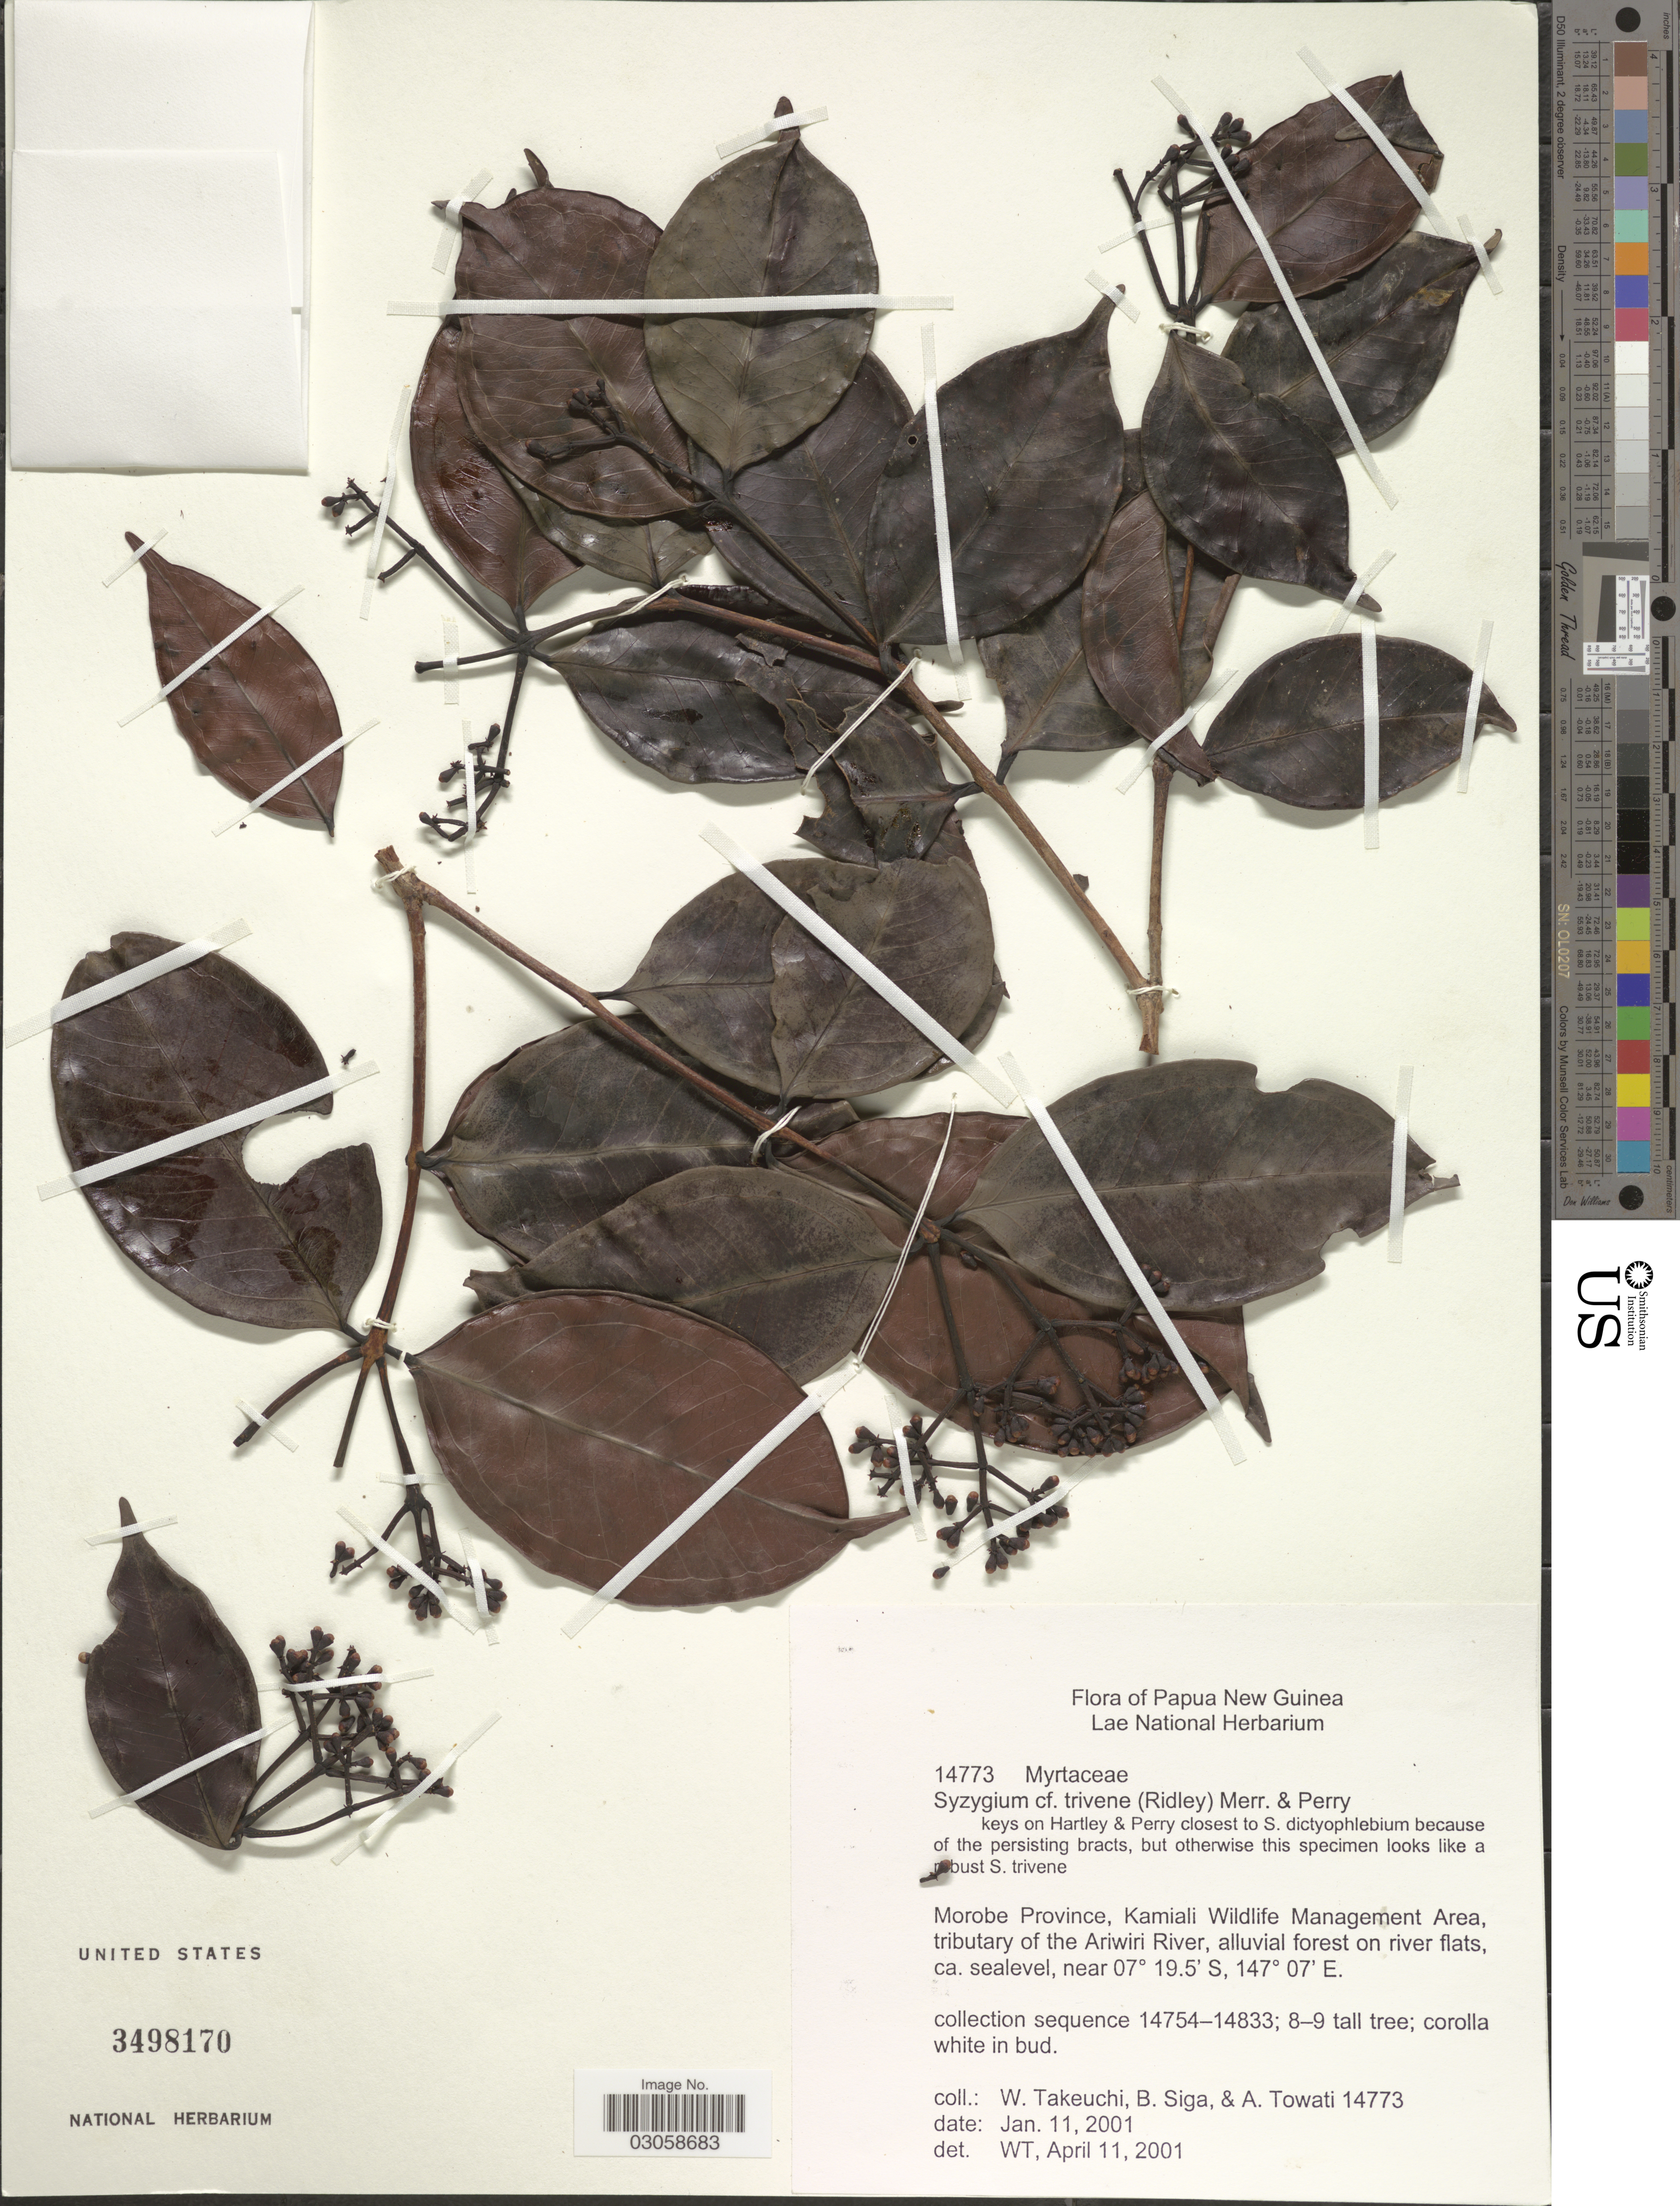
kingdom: Plantae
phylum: Tracheophyta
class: Magnoliopsida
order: Myrtales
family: Myrtaceae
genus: Syzygium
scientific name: Syzygium trivene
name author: (Ridl.) Merr. & L.M. Perry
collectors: W. Takeuchi, B. Siga & A. Towati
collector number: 14773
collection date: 2001-01-11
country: Papua New Guinea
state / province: Morobe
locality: Kamilai Wildlife Management Area, tributary of the Ariwiri River, alluvial forest on river flats.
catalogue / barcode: US 3498170